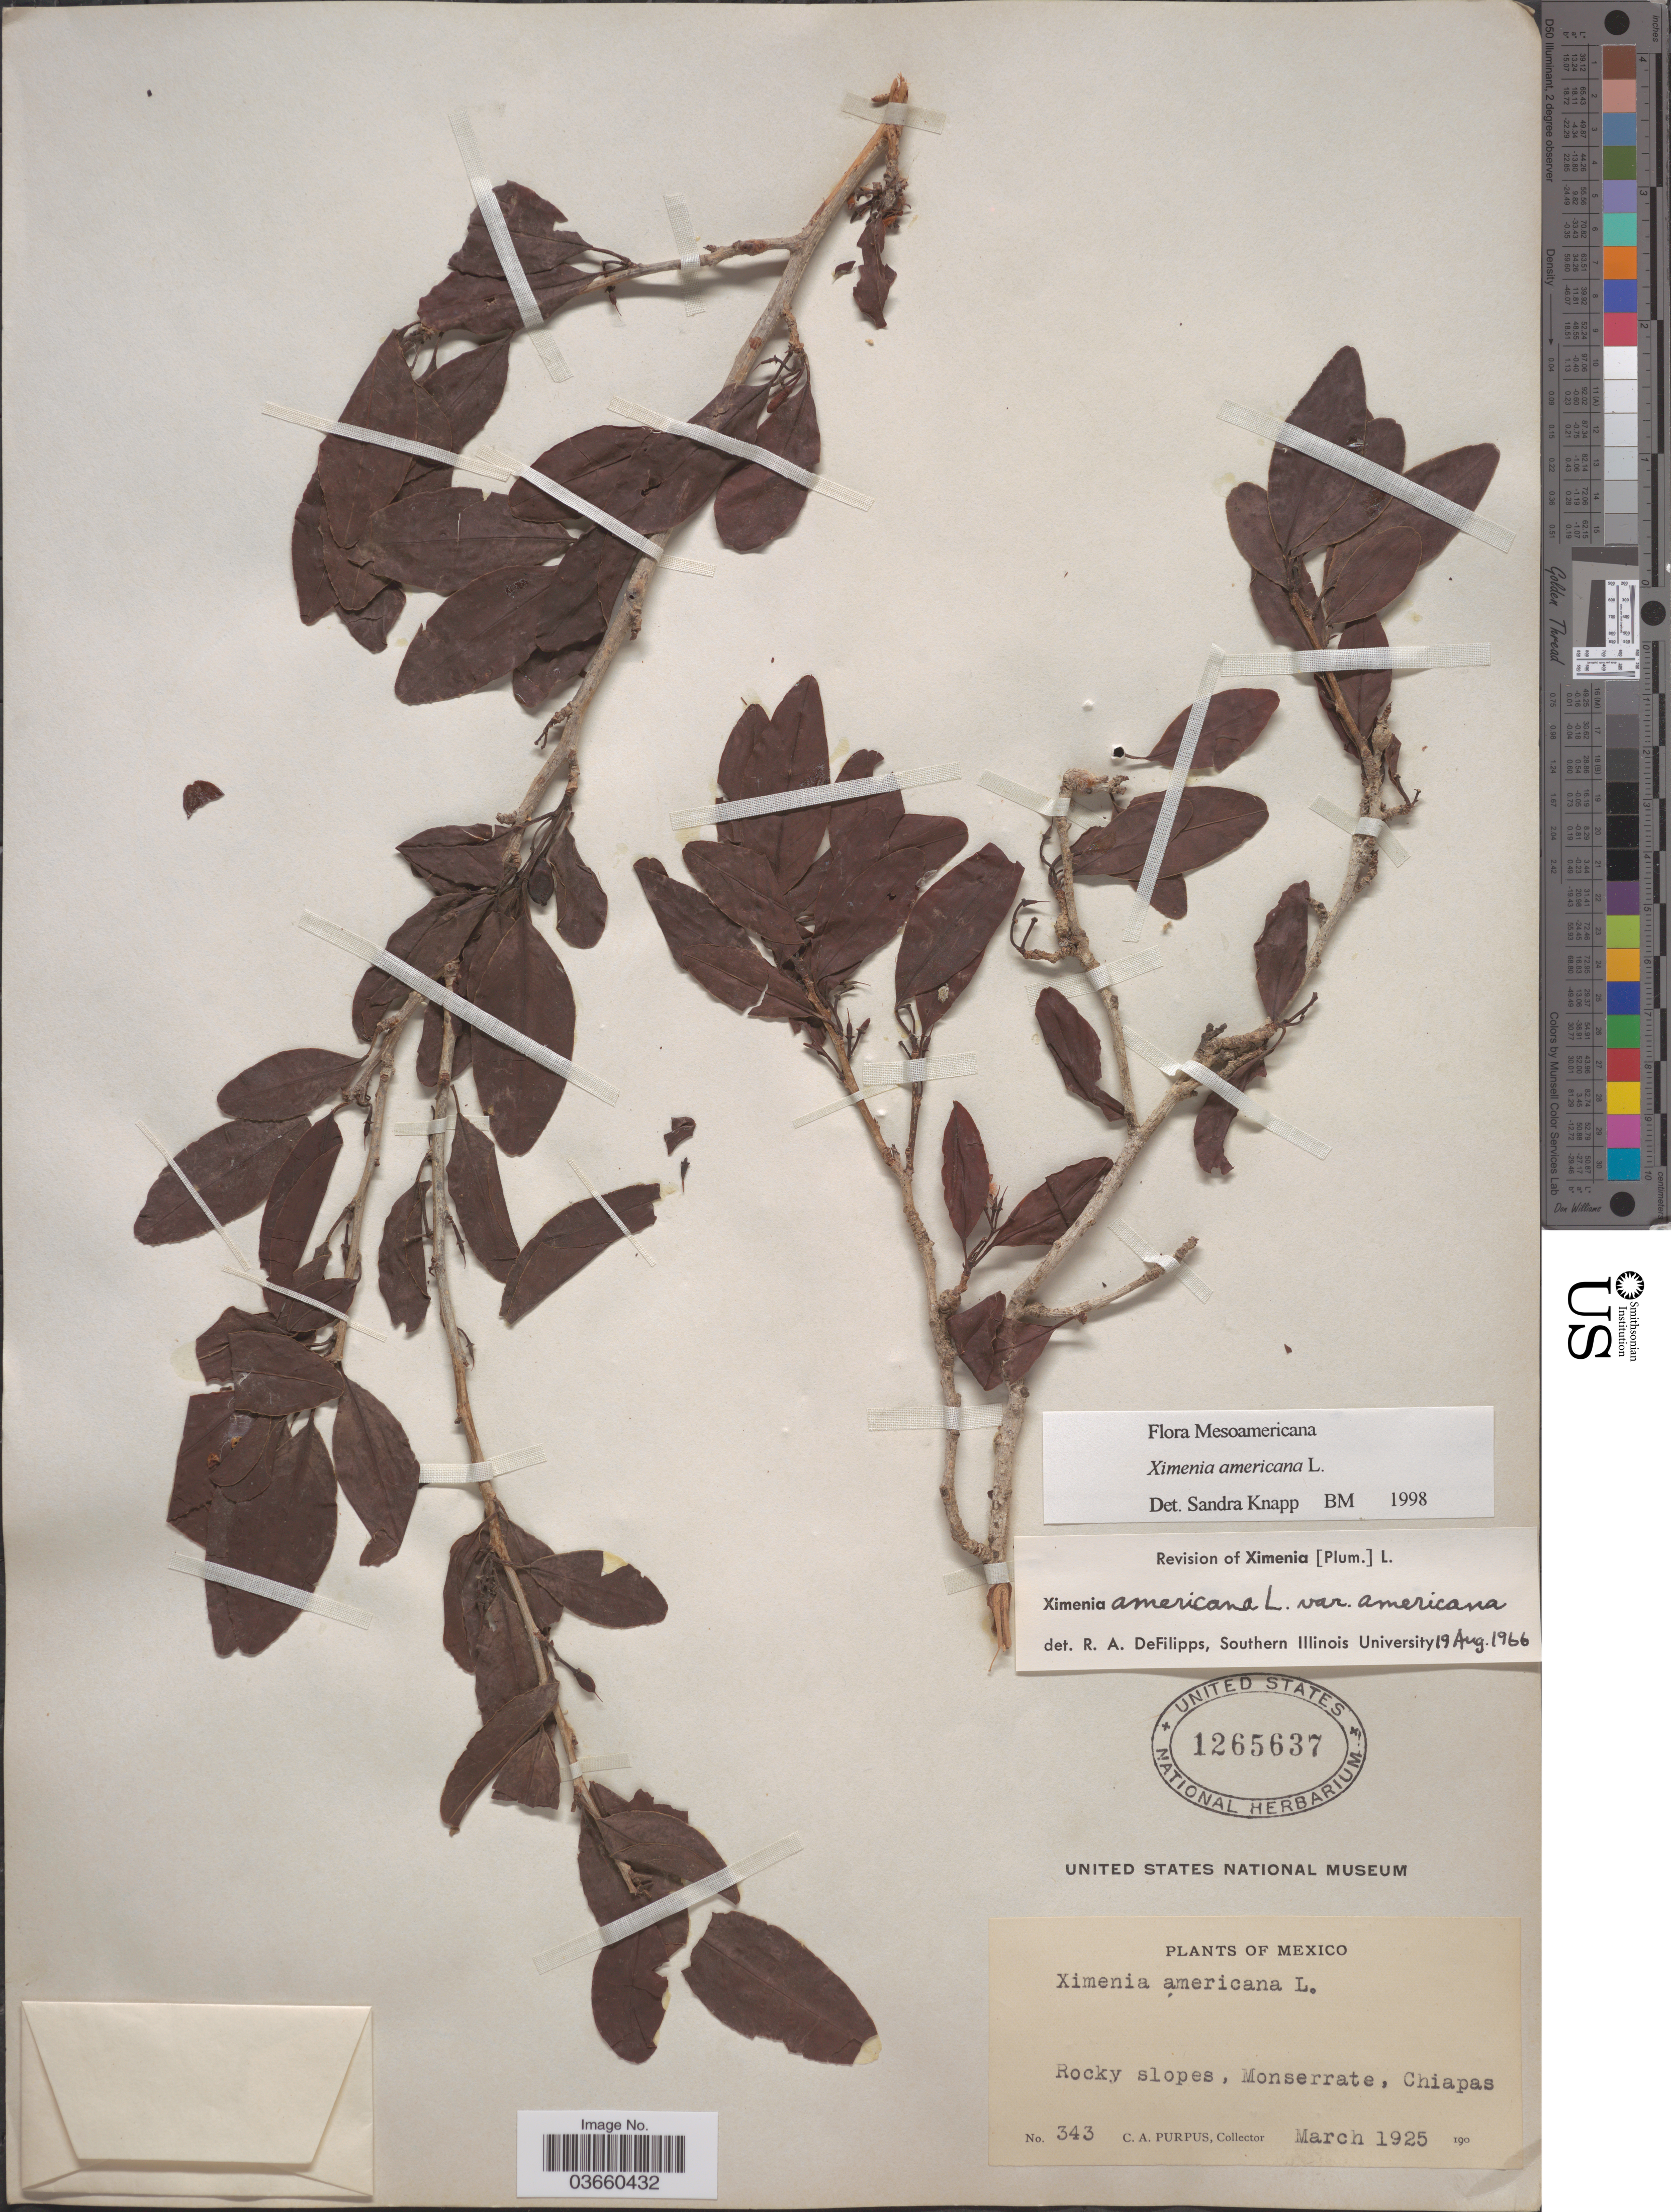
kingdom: Plantae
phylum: Tracheophyta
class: Magnoliopsida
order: Santalales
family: Ximeniaceae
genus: Ximenia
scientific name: Ximenia americana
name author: L.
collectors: C. A. Purpus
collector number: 343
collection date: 1925-03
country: Mexico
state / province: Chiapas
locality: Rocky slopes, Monserrate.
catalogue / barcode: US 1265637